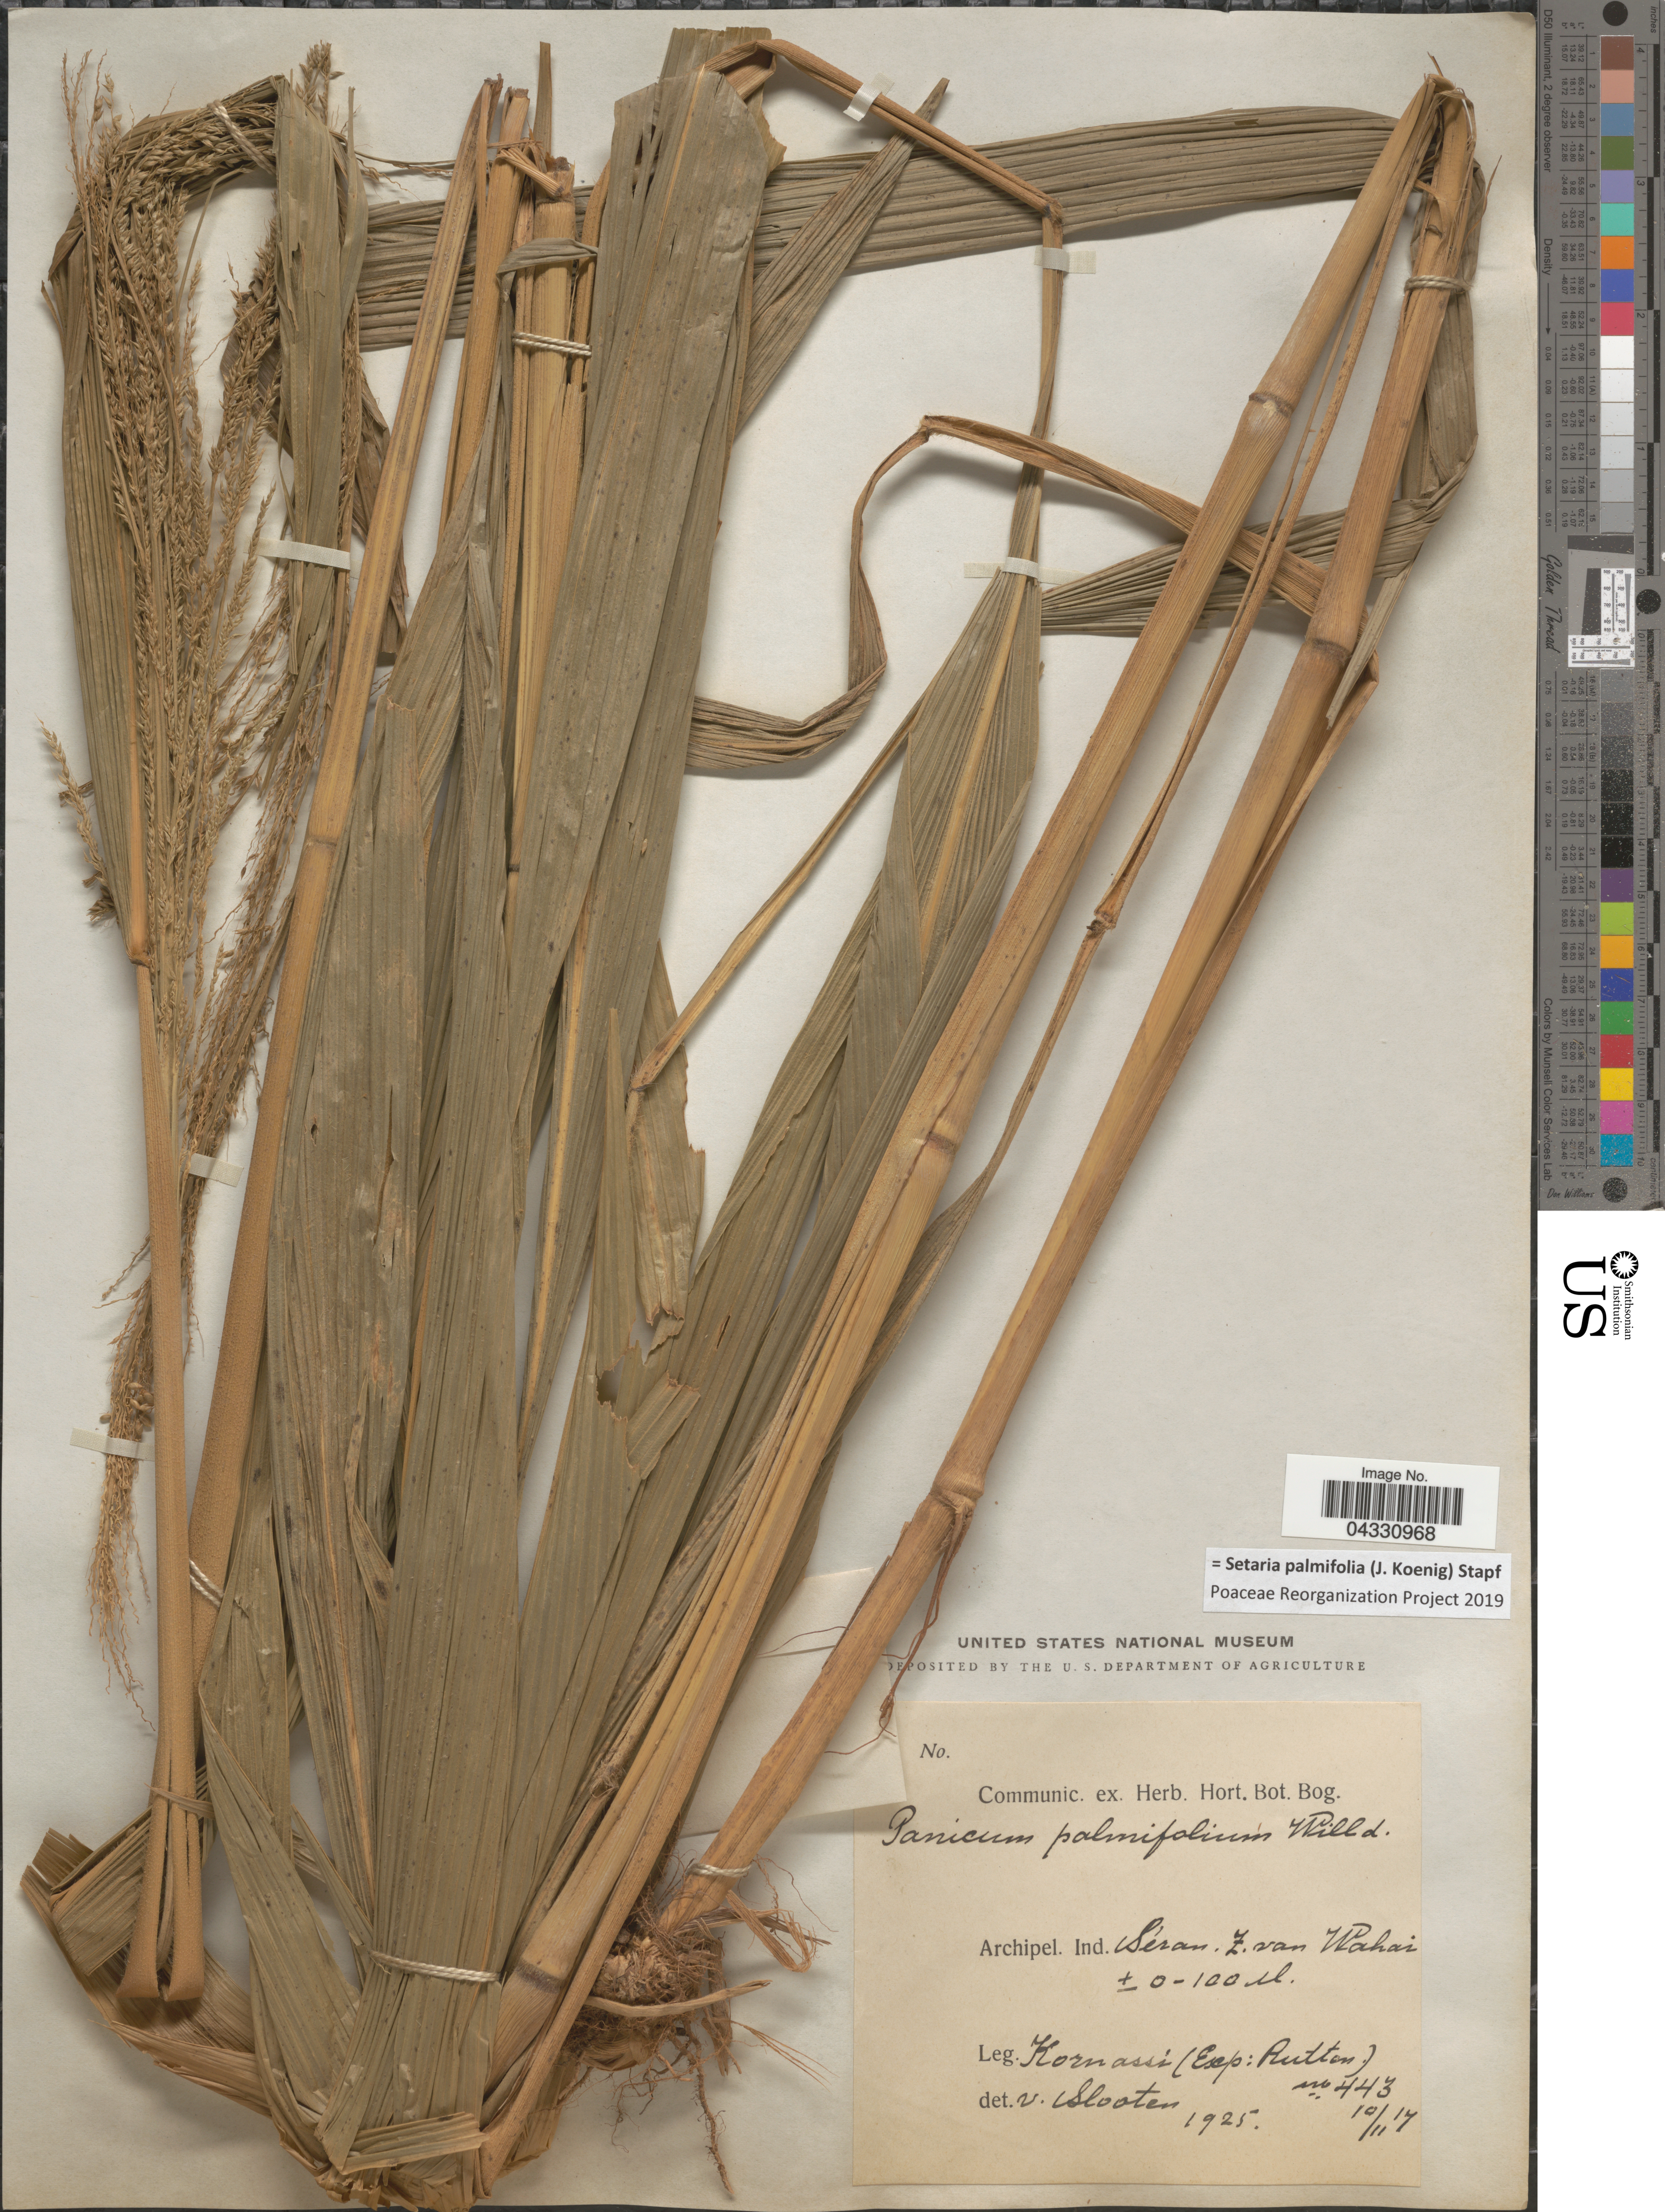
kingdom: Plantae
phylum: Tracheophyta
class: Liliopsida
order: Poales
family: Poaceae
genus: Setaria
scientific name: Setaria palmifolia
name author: (J. Koenig) Stapf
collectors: Kornassi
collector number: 443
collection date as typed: Transcribed d/m/y: 10/11/17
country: Indonesia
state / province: Maluku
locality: Archipel. Ind. Séram. Z. van Wahai. (Exp: Rutten.).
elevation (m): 0